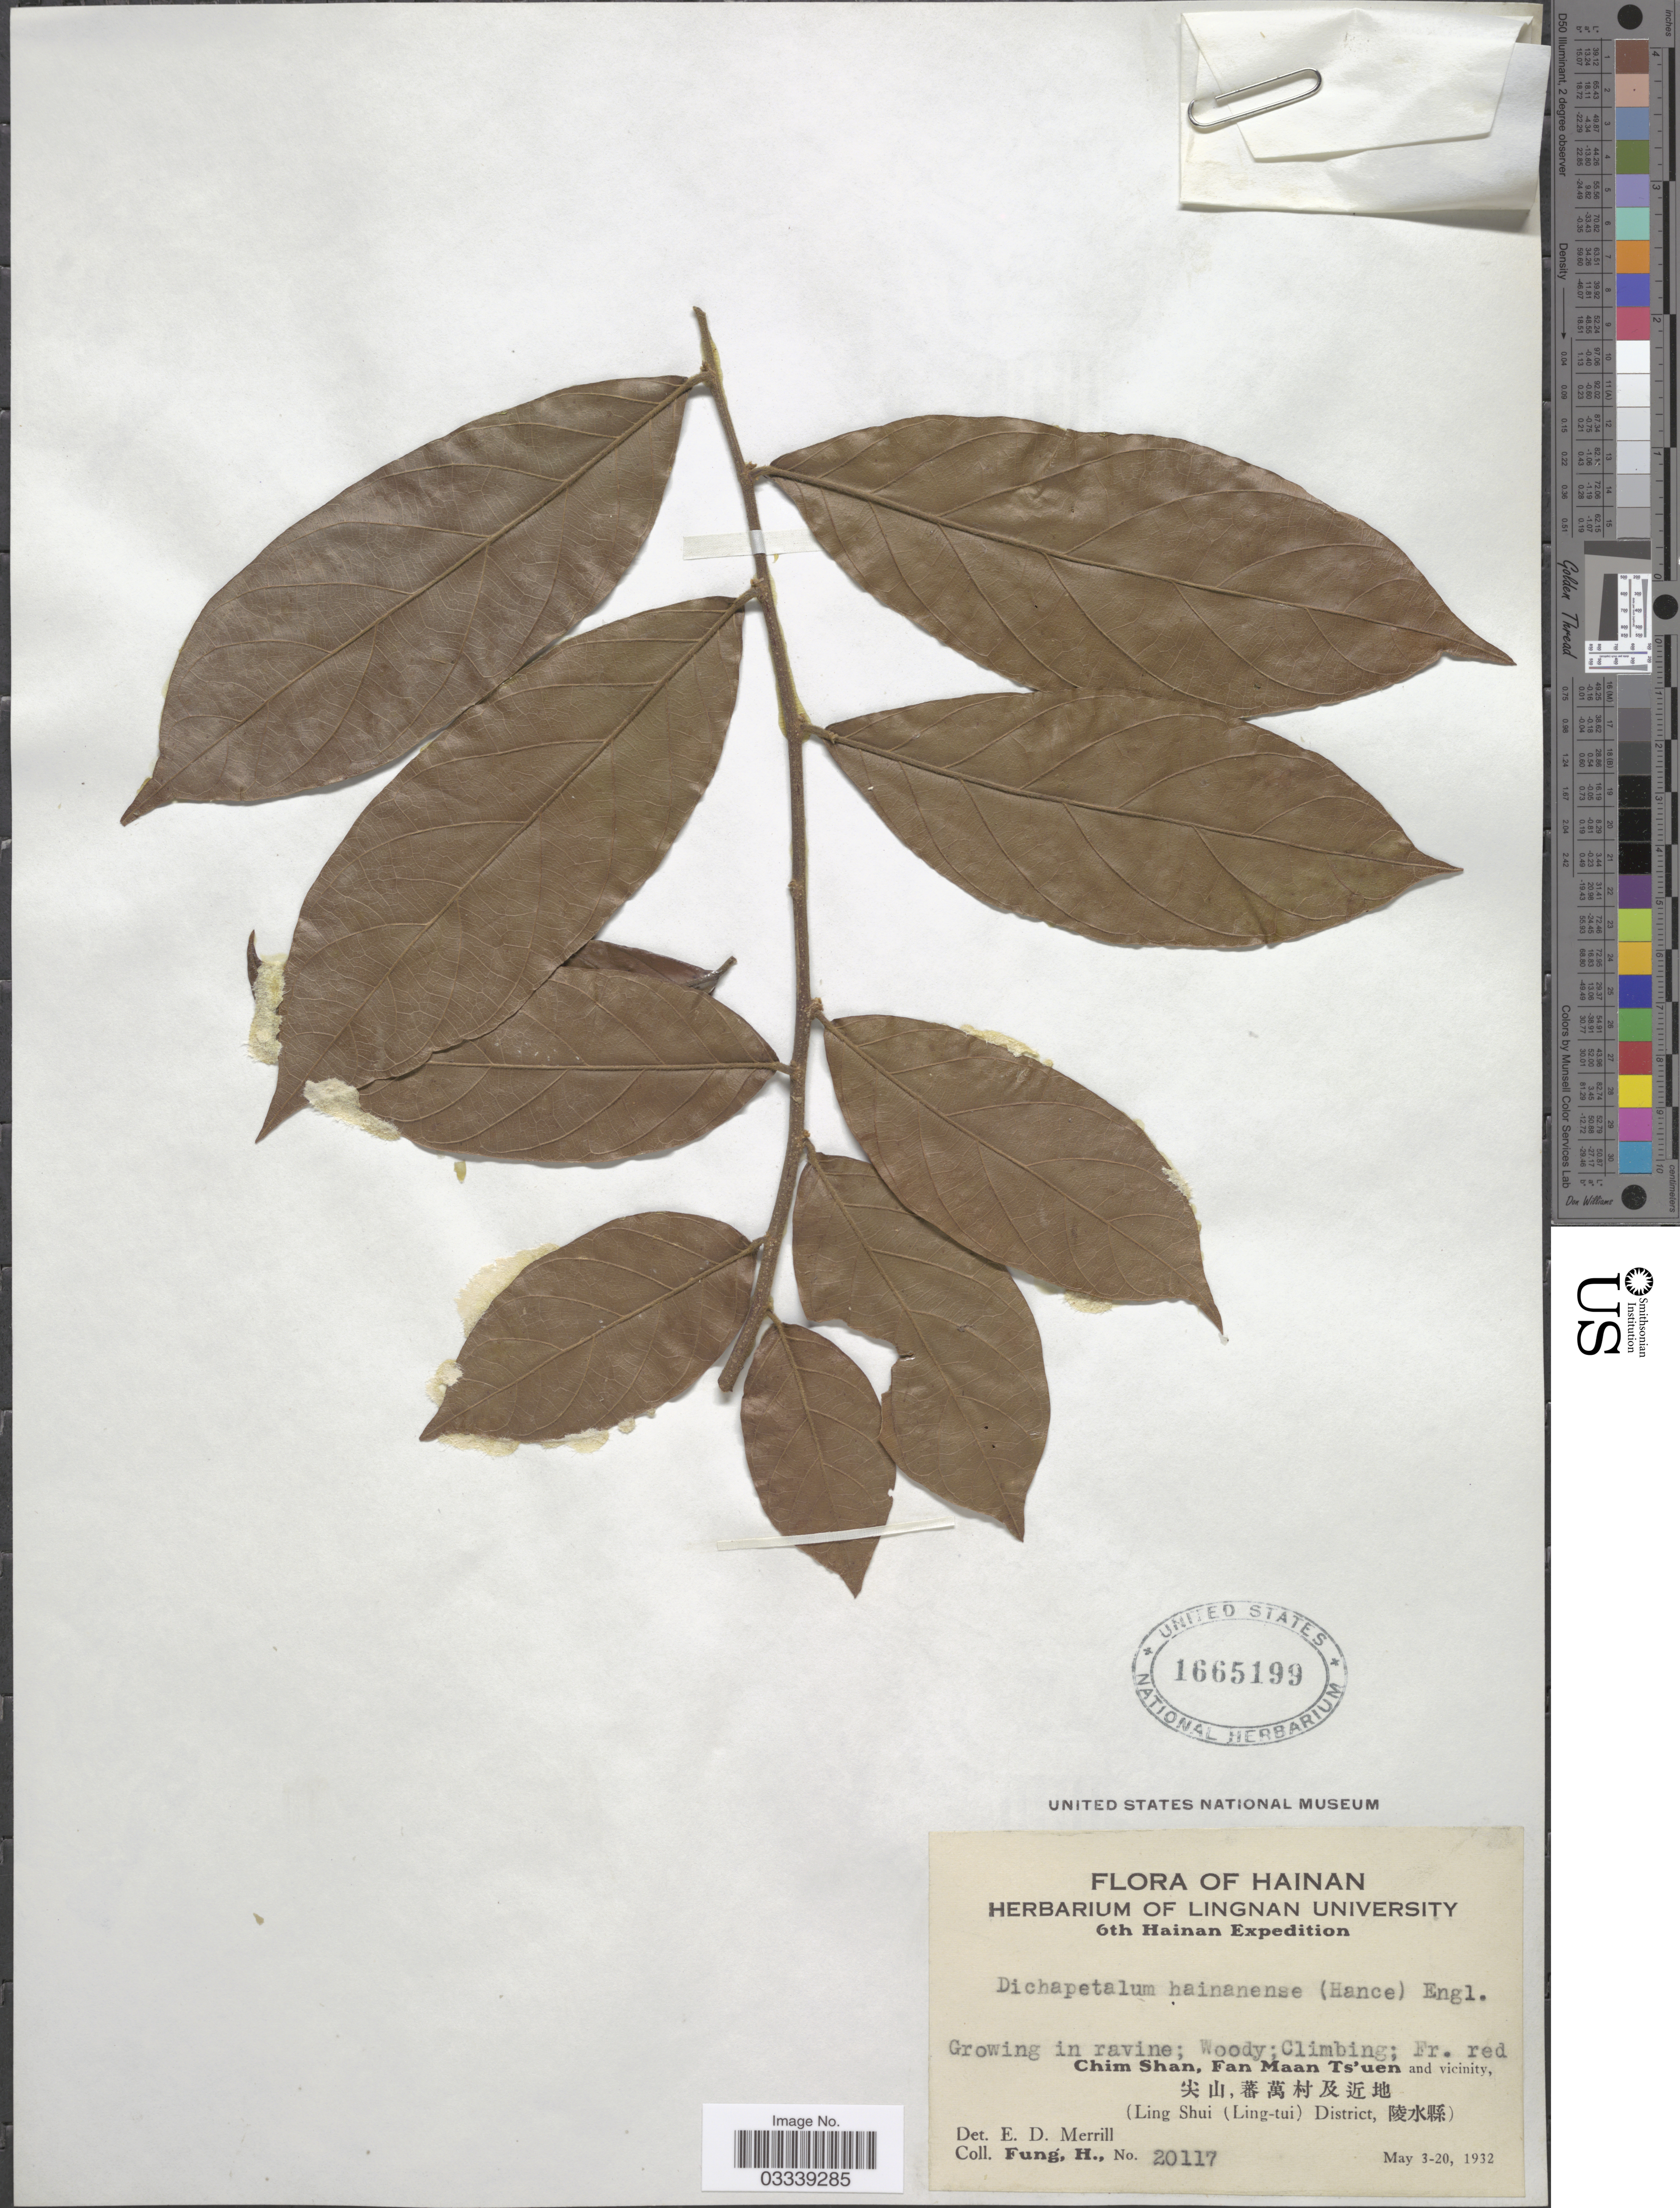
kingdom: Plantae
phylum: Tracheophyta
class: Magnoliopsida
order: Malpighiales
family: Dichapetalaceae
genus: Dichapetalum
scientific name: Dichapetalum hainanense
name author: (Hance) Engl.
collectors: H. Fung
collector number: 20117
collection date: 1932-05-03/1932-05-20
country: China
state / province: Hainan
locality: Chim Shan, Fan Maan Ts'uen and vicinity (Ling Shui (Ling-tui) District.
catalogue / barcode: US 1665199